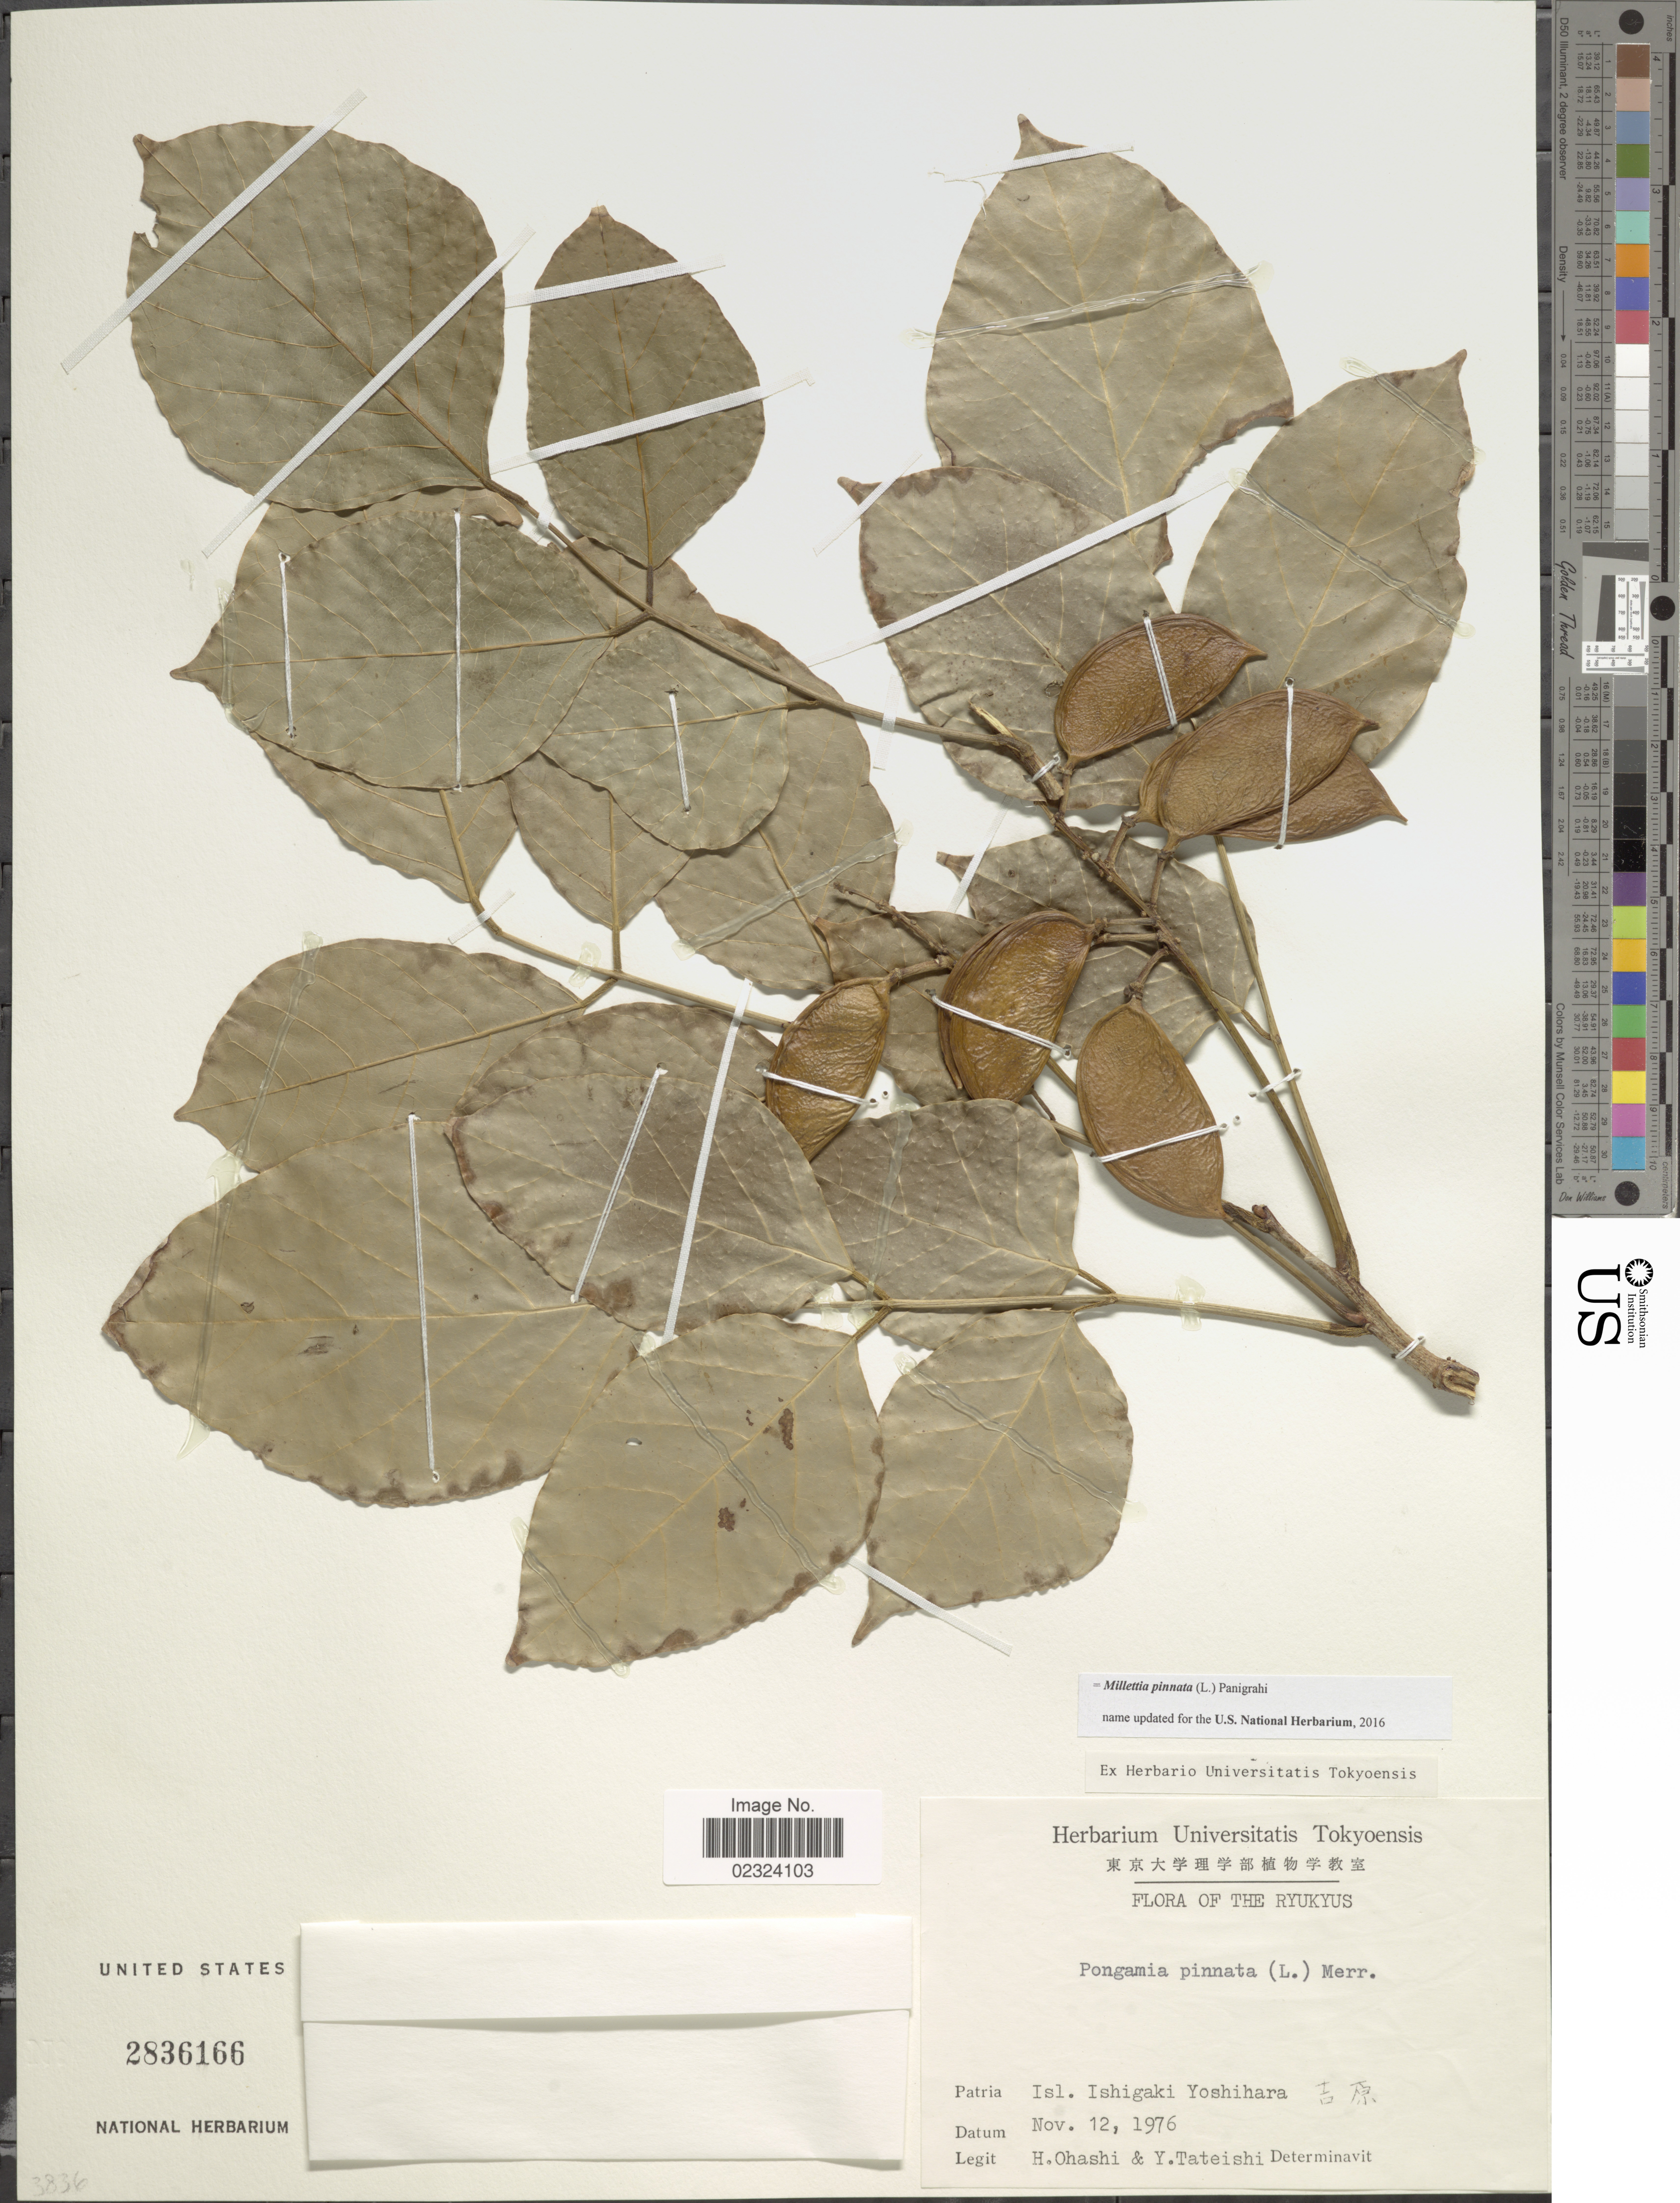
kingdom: Plantae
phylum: Tracheophyta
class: Magnoliopsida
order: Fabales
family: Fabaceae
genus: Millettia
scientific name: Millettia pinnata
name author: (L.) Panigrahi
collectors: H. Ohashi & Y. Tateishi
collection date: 1976-11-12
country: Japan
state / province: Okinawa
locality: The Ryukyus, Isl. Ishigaki Yoshihara.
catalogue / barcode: US 2836166